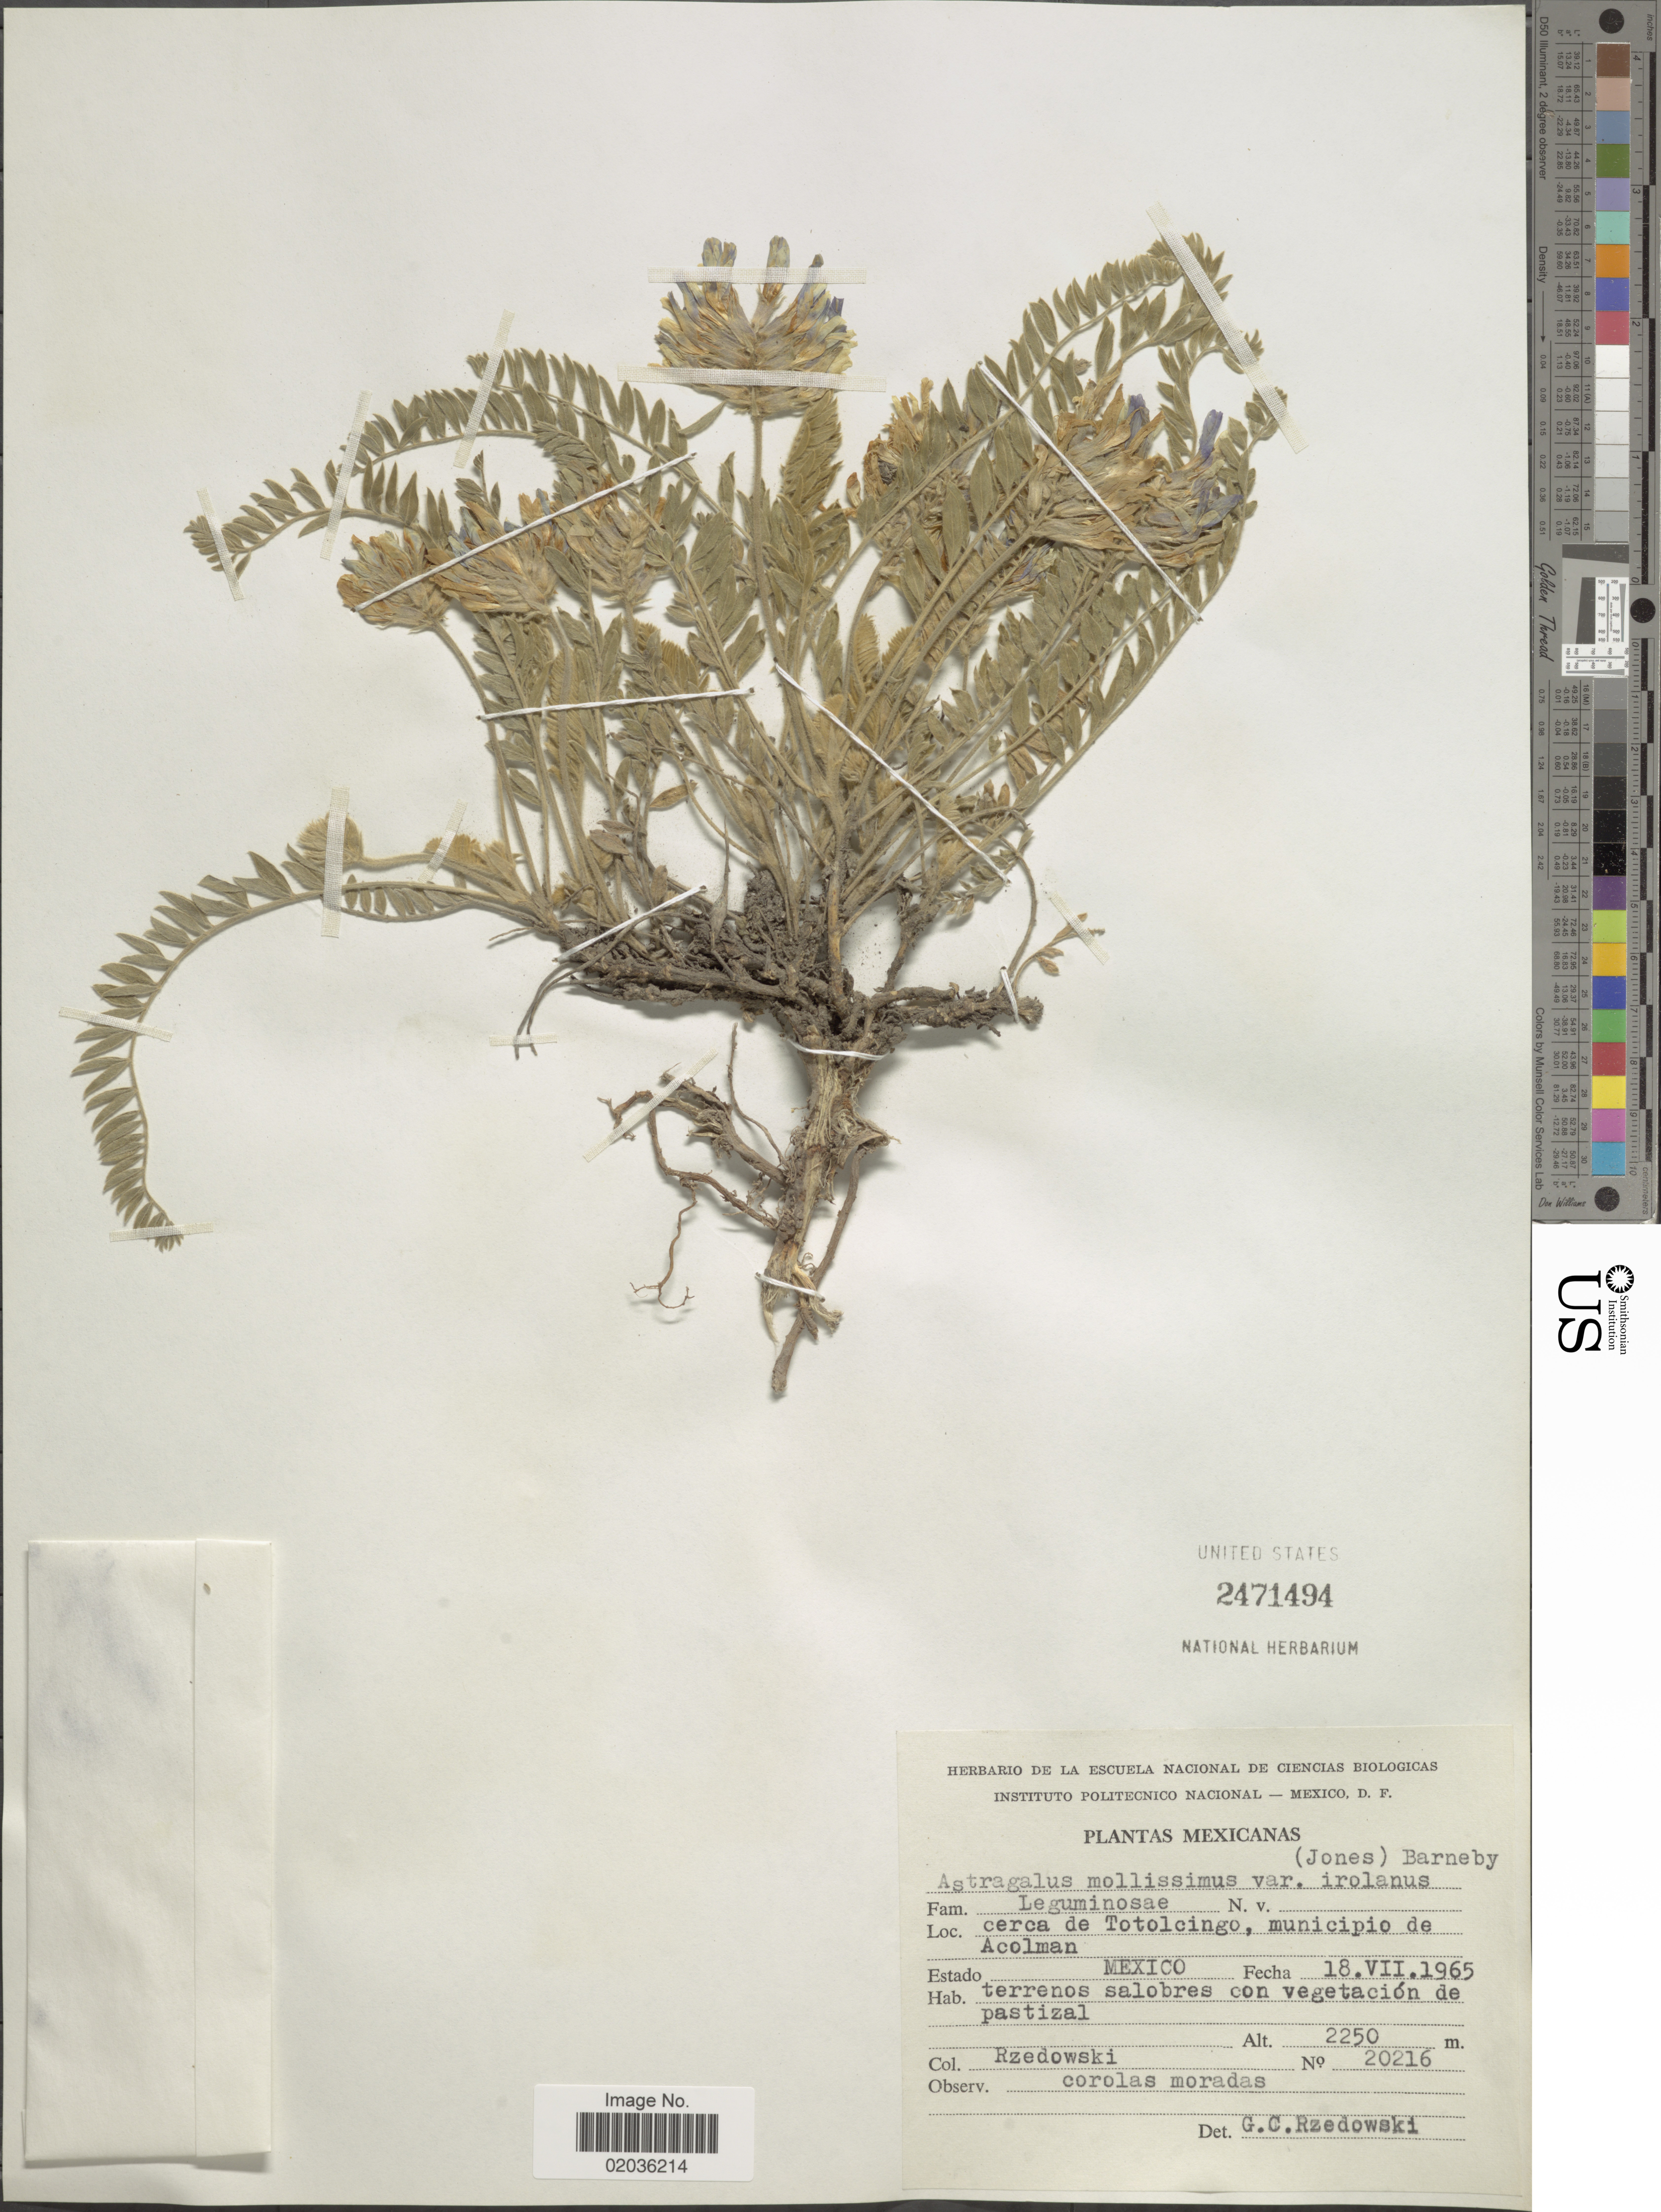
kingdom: Plantae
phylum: Tracheophyta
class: Magnoliopsida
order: Fabales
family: Fabaceae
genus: Astragalus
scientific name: Astragalus mollissimus var. irolanus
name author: (M.E. Jones) Barneby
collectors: Rzedowski, --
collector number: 202016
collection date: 1965-07-18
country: Mexico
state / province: México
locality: Cerca de Totolcingo, municipio de Acolman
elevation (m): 2250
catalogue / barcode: US 2471494